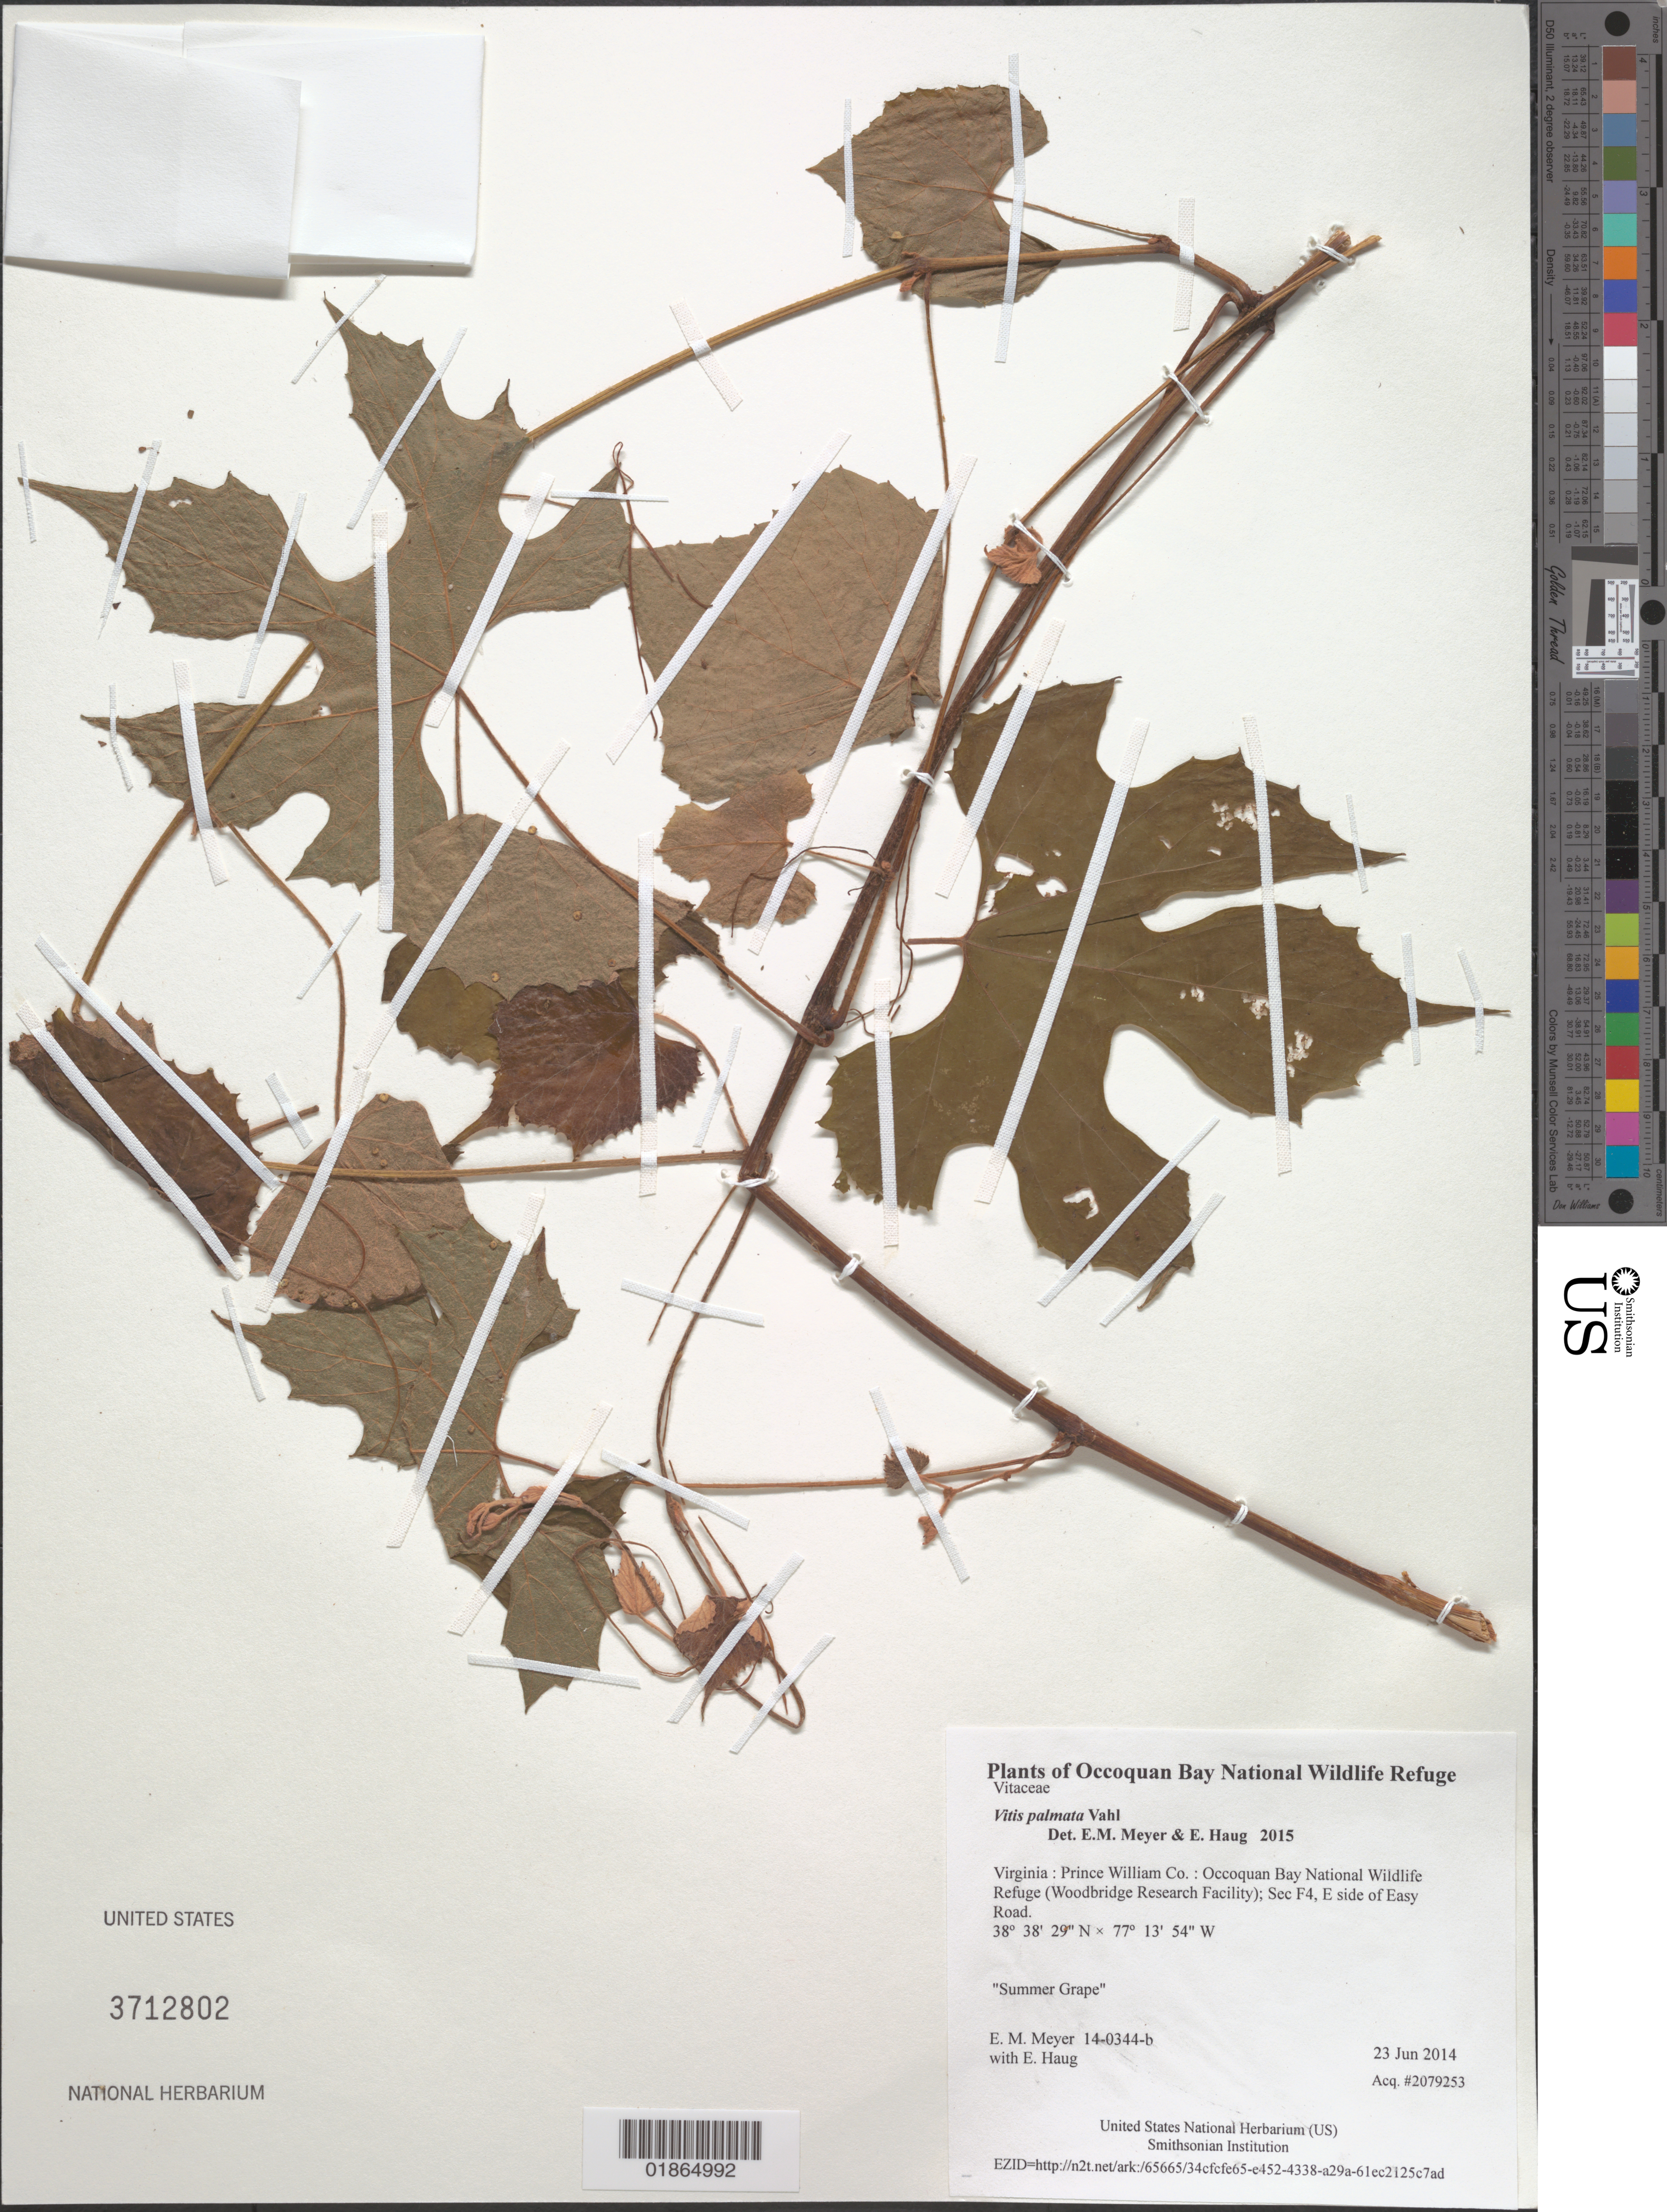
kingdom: Plantae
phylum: Tracheophyta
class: Magnoliopsida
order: Vitales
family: Vitaceae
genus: Vitis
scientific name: Vitis palmata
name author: Vahl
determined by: Meyer, E. M.; Haug, E.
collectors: E. M. Meyer & E. Haug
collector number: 14-0344-b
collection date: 2014-06-23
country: United States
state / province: Virginia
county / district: Prince William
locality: Occoquan Bay National Wildlife Refuge (Woodbridge Research Facility); Sec F4, E side of Easy Road.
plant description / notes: Summer Grape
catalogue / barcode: US 3712802